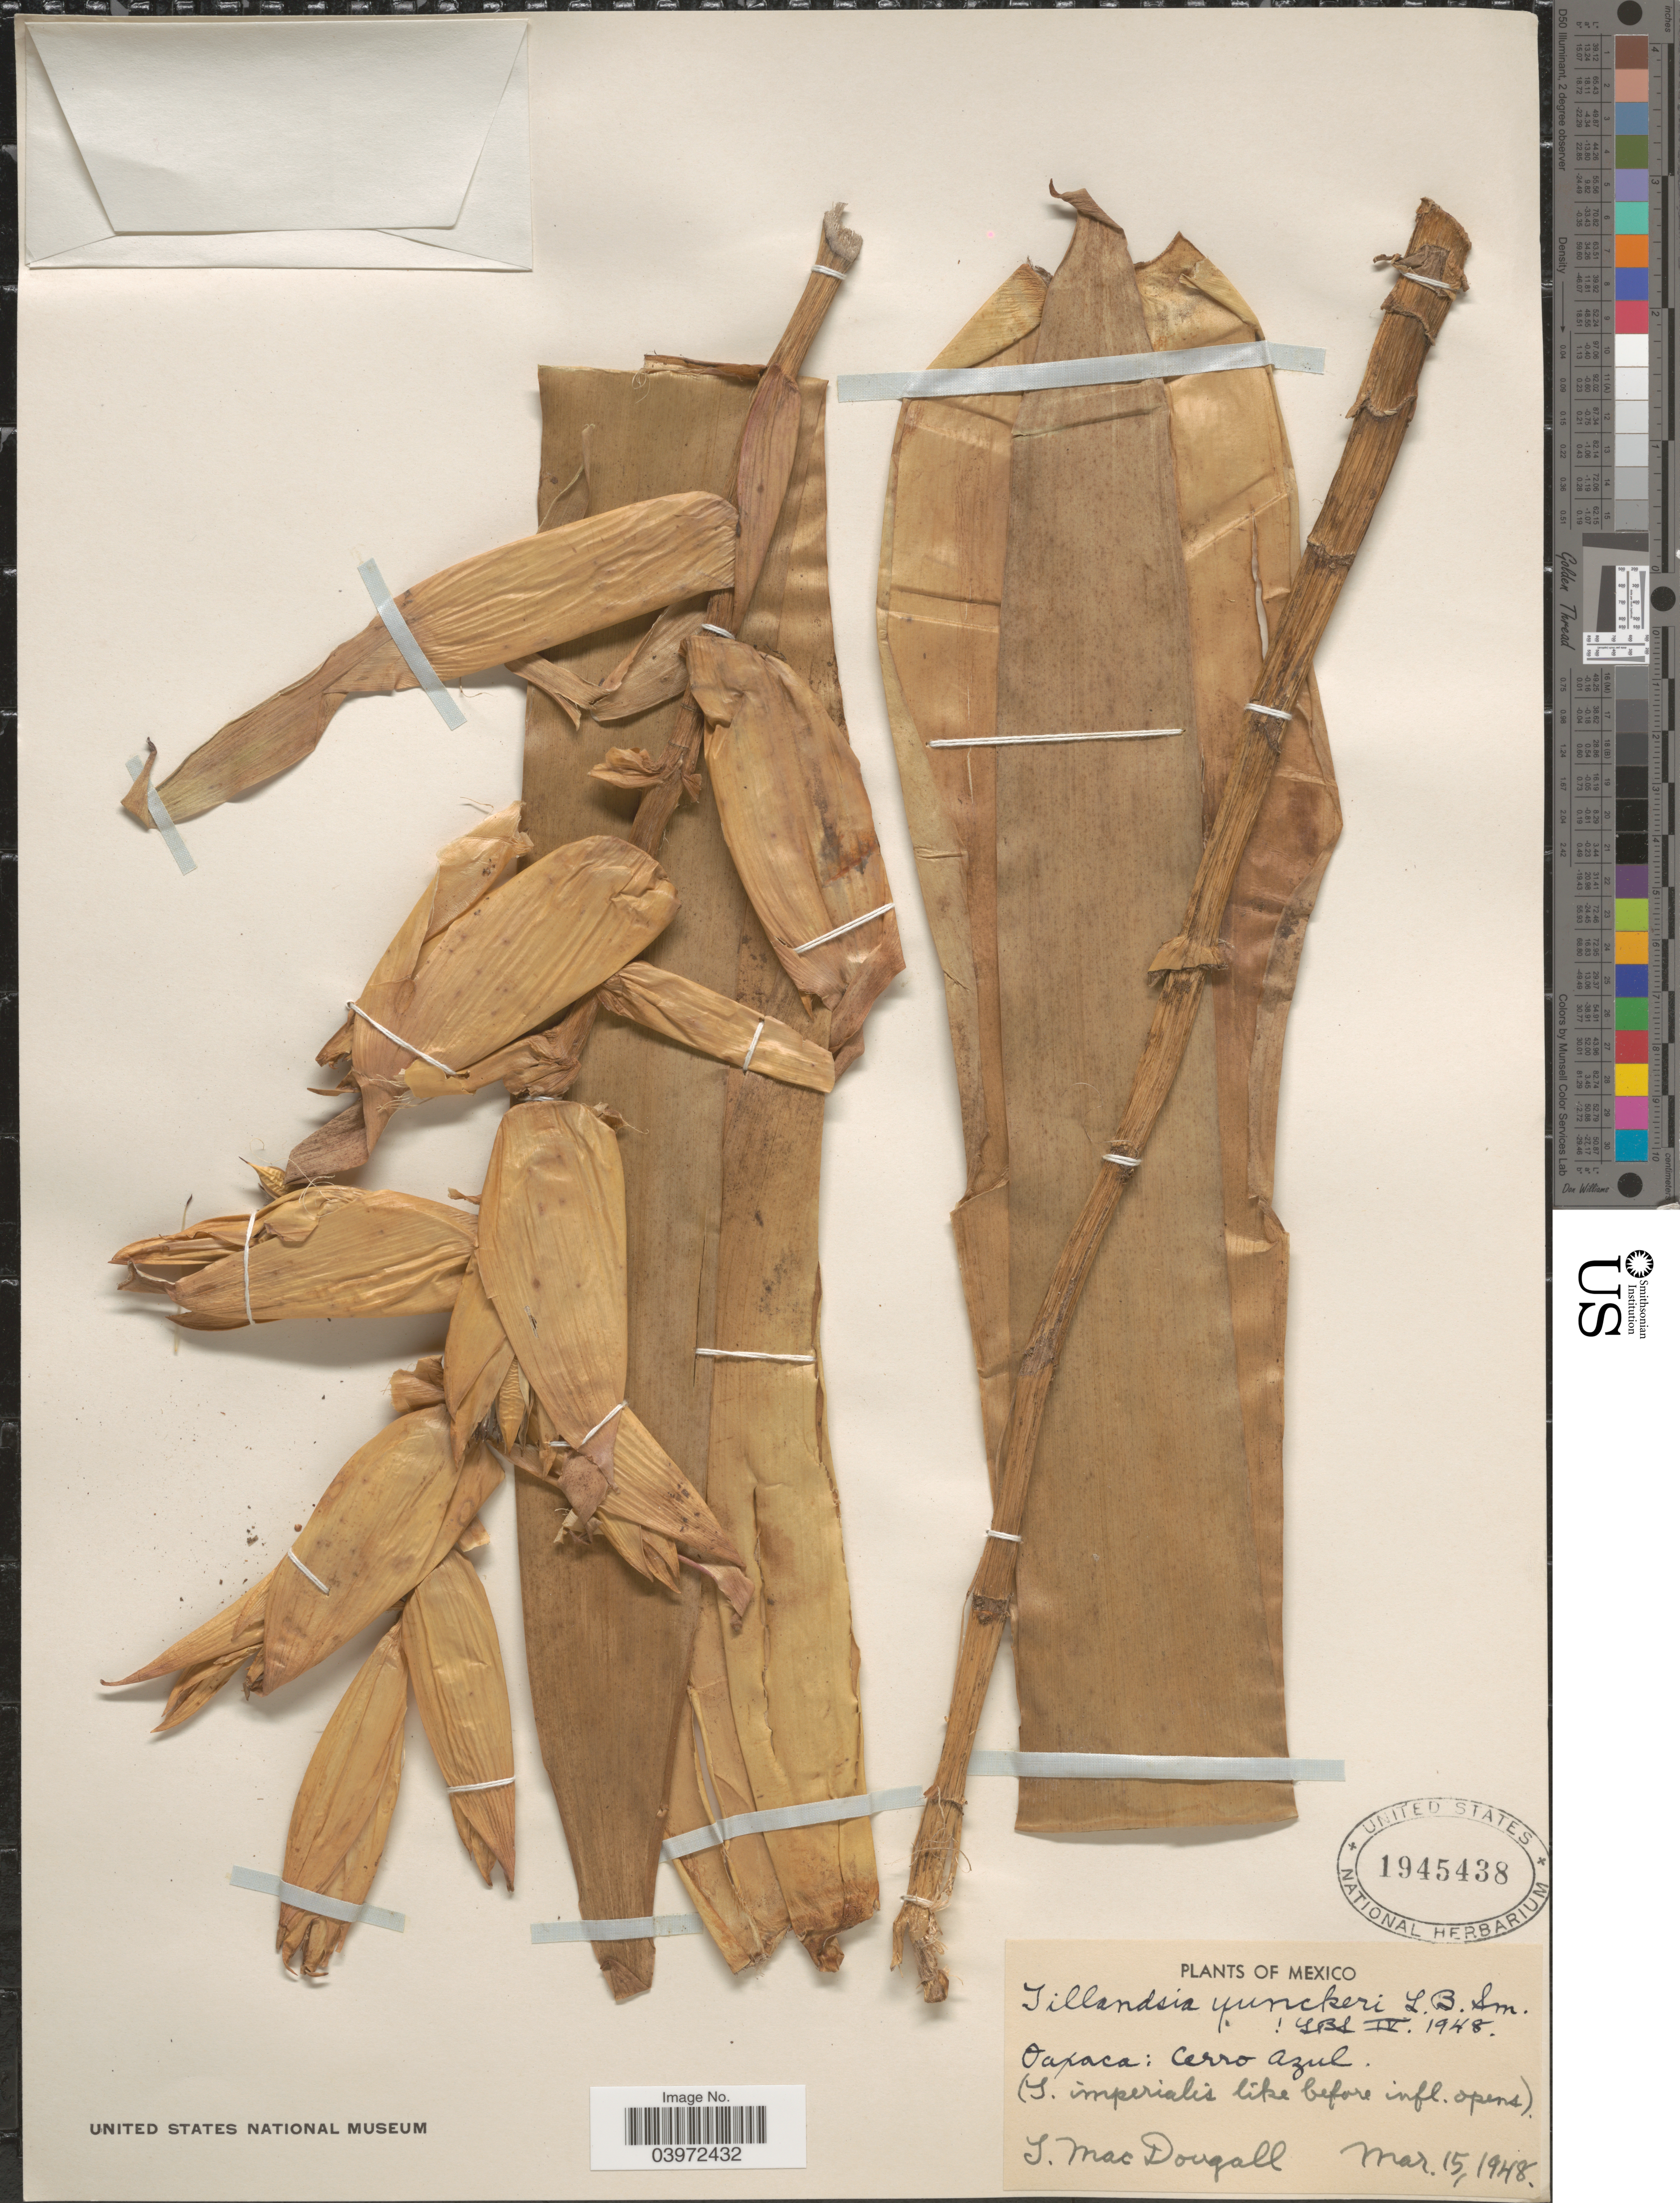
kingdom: Plantae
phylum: Tracheophyta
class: Liliopsida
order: Poales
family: Bromeliaceae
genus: Tillandsia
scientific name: Tillandsia yunckeri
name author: L.B. Sm.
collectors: T. B. MacDougall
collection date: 1948-03-15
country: Mexico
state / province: Oaxaca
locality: Cerro Azul.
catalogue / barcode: US 1945438